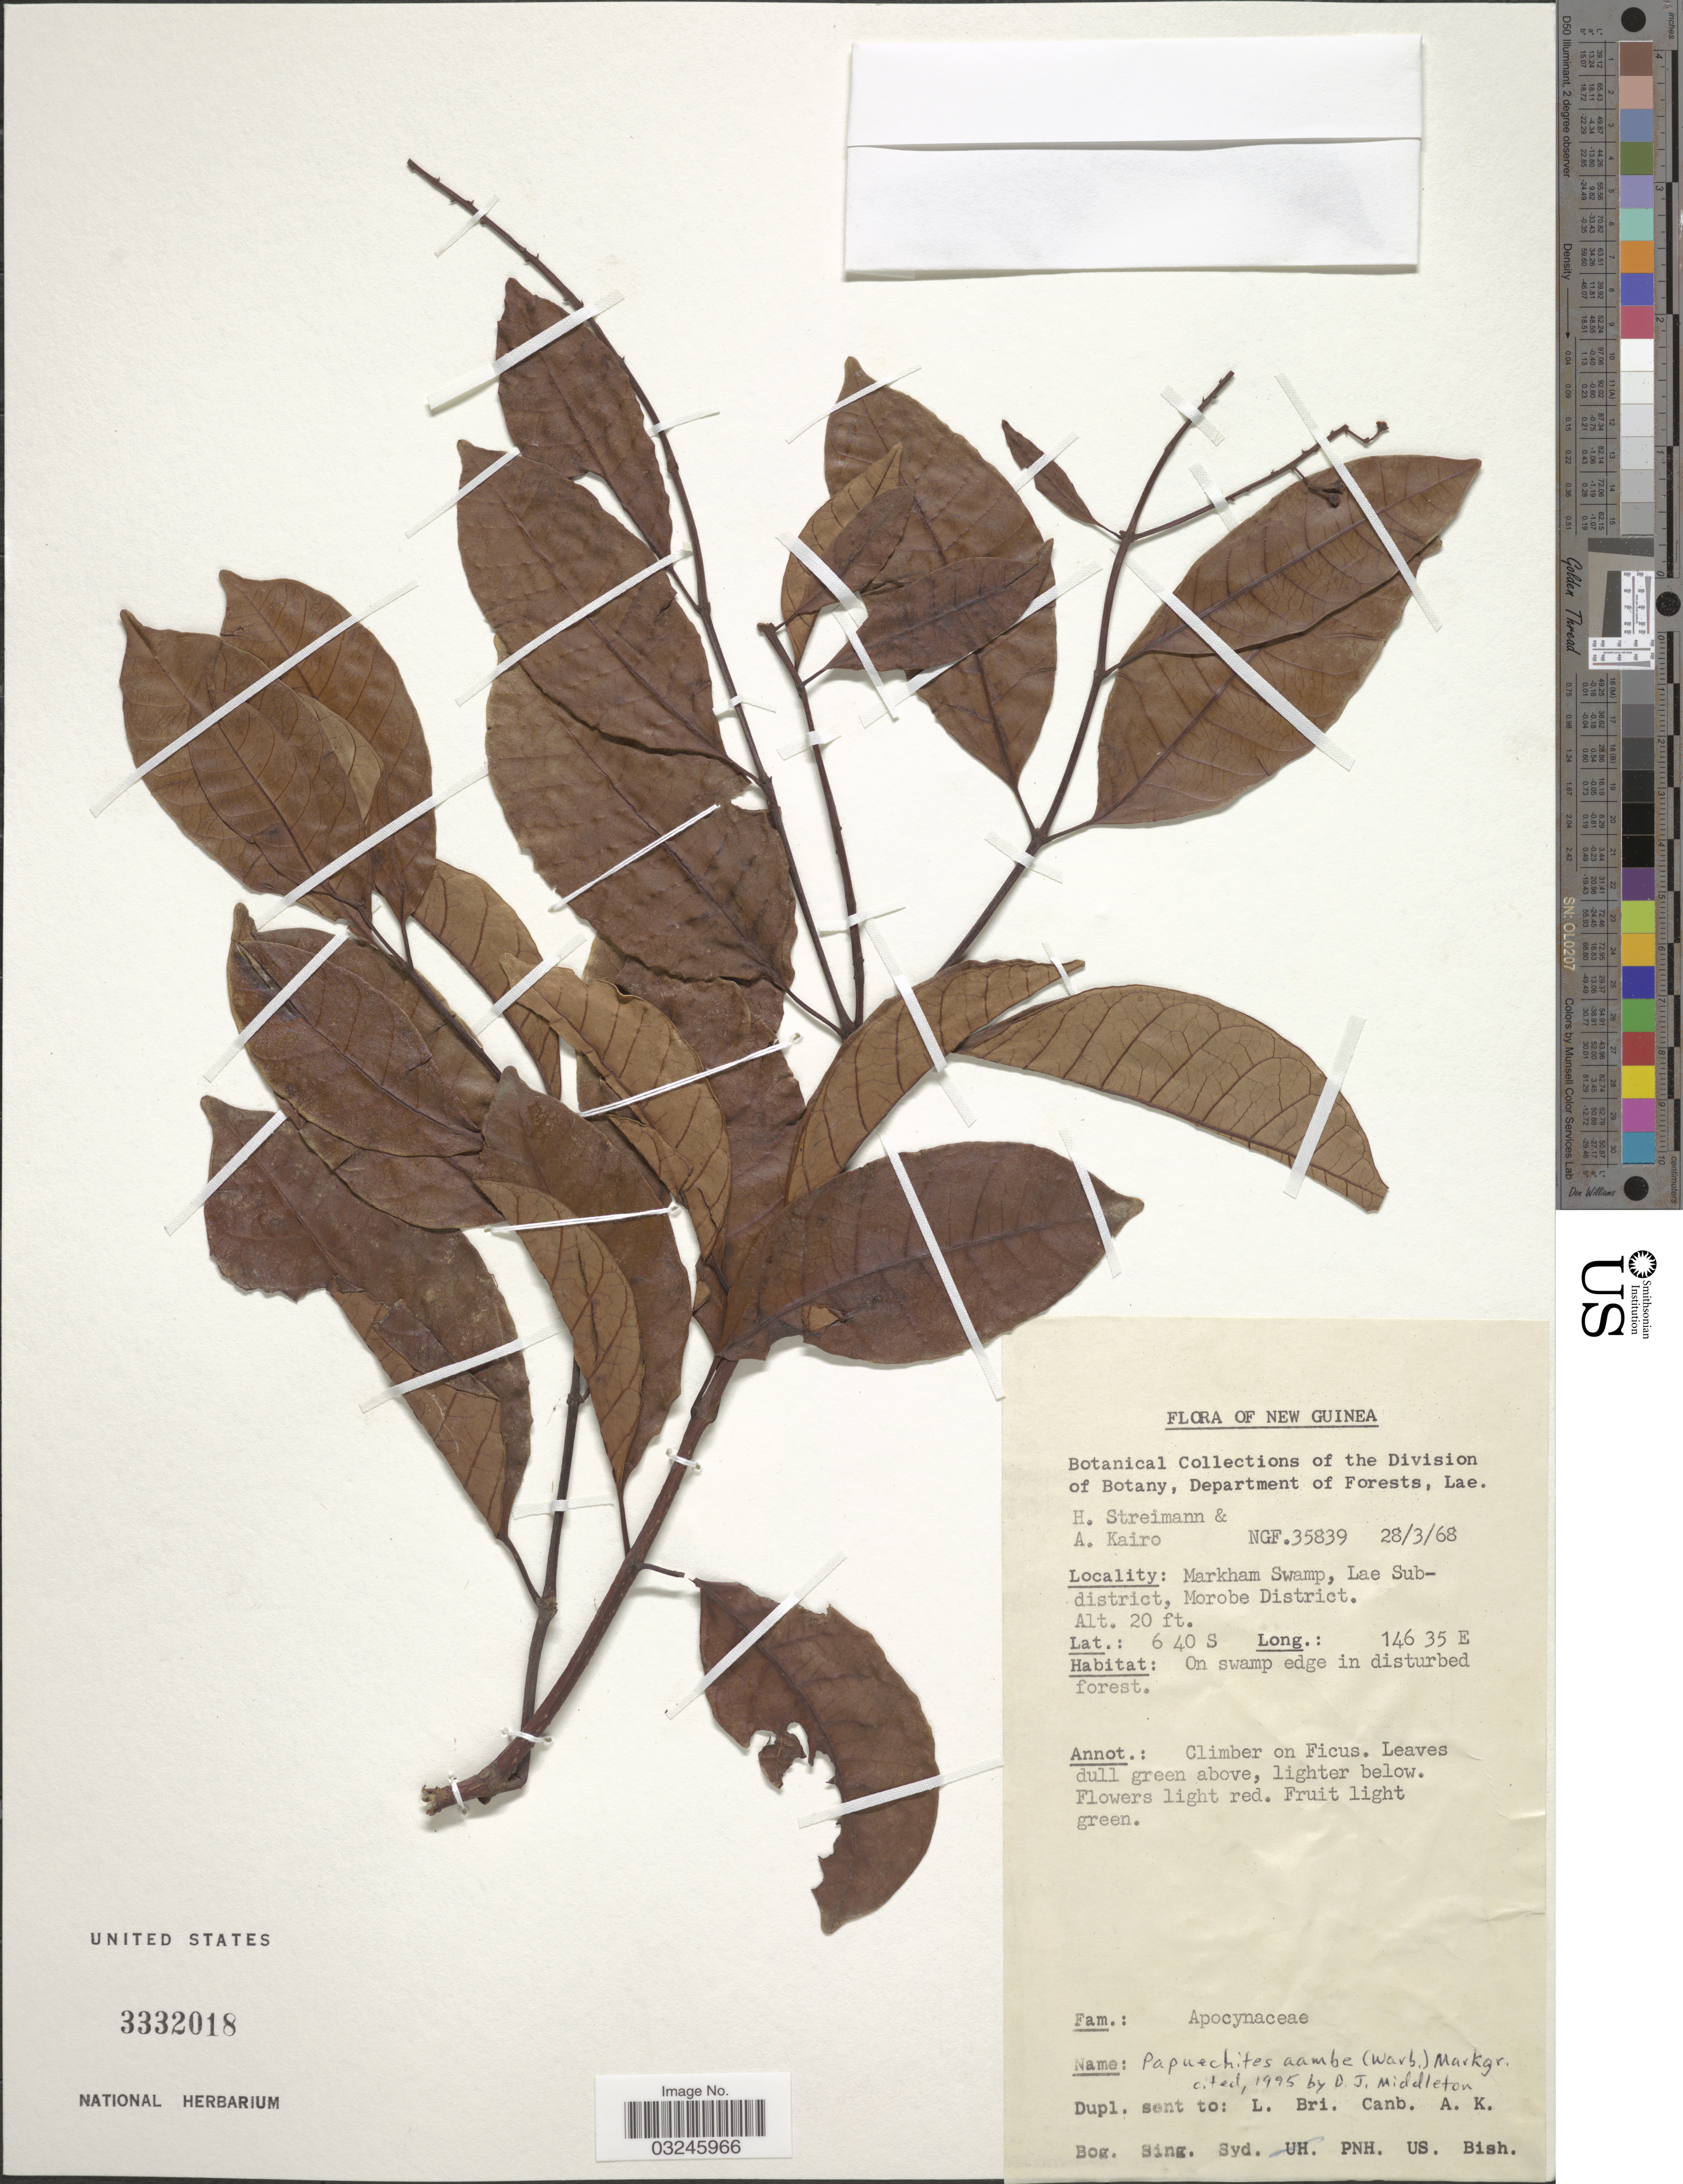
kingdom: Plantae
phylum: Tracheophyta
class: Magnoliopsida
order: Gentianales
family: Apocynaceae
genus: Papuechites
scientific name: Papuechites aambe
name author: (Warb.) Markgr.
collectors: H. Streimann & A. Kairo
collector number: NGF35839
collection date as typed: Transcribed d/m/y: 28/3/68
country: Papua New Guinea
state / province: Morobe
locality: New Guinea, Markham Swamp, Lae Subdistrict, Morobe District.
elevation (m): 6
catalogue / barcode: US 3332018